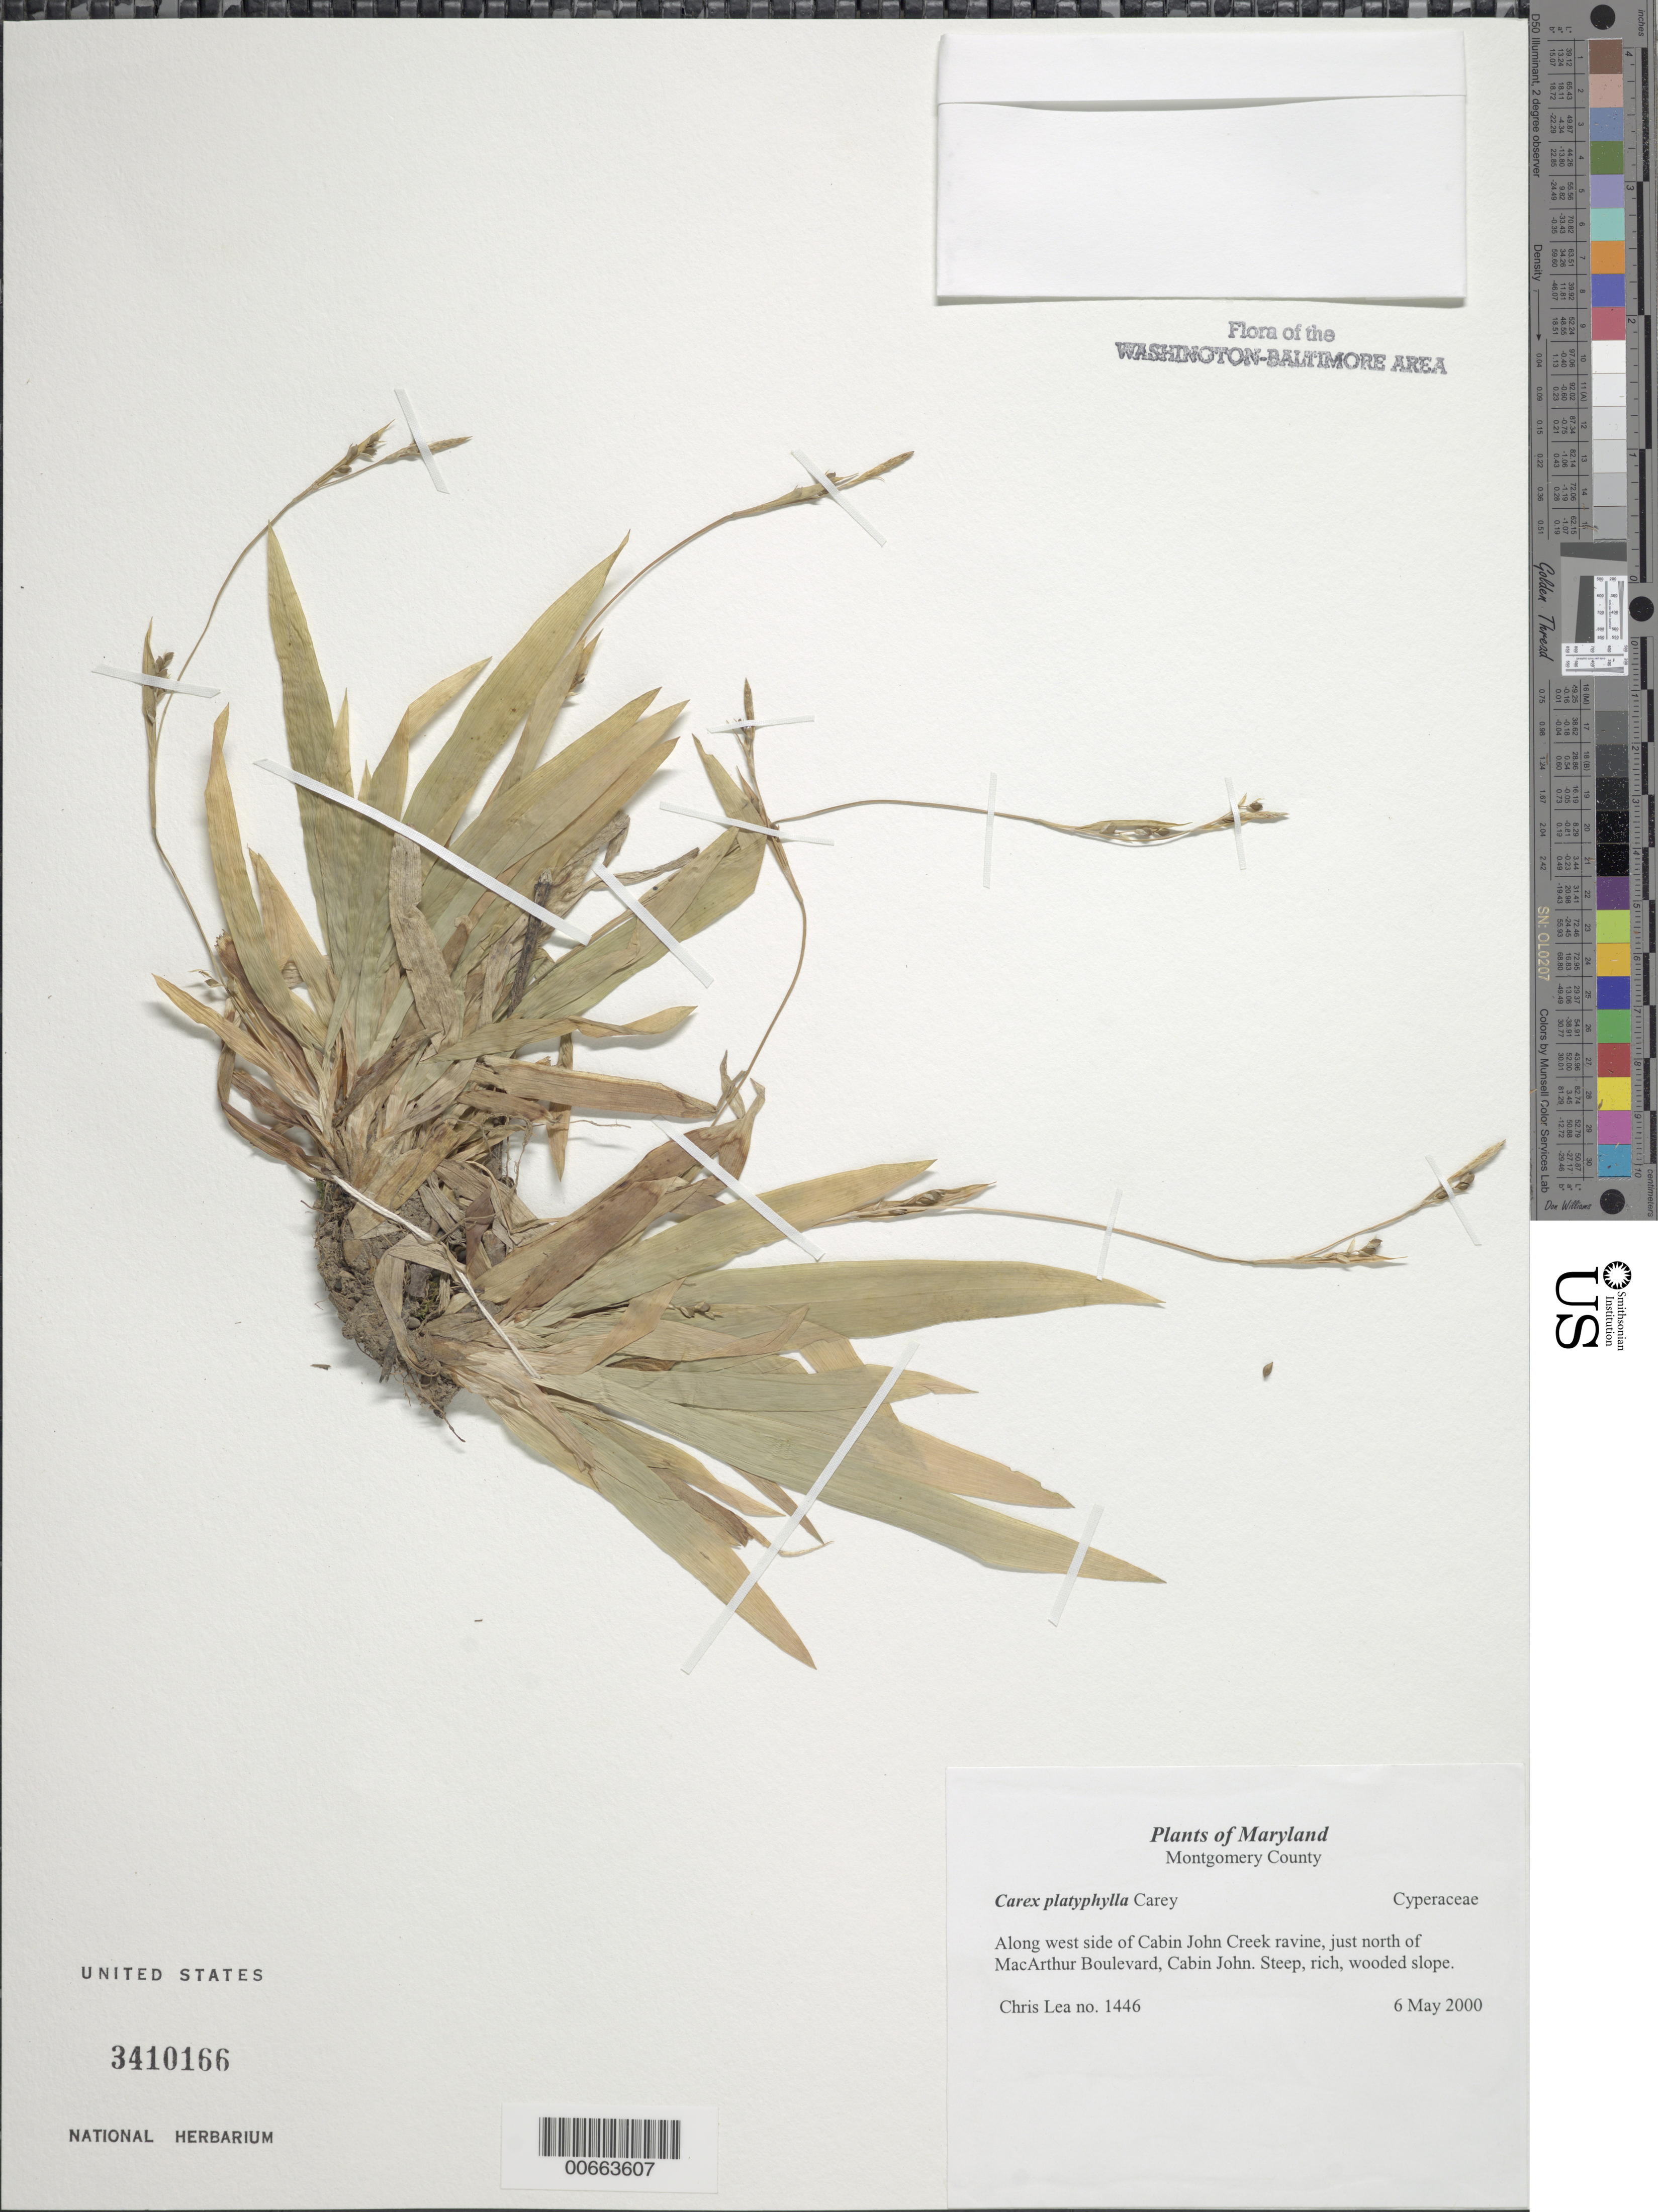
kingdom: Plantae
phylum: Tracheophyta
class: Liliopsida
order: Poales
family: Cyperaceae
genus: Carex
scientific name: Carex platyphylla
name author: J. Carey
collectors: C. Lea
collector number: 1446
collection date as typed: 06 May 2000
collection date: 2000-05-06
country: United States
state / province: Maryland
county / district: Montgomery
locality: Along west side of Cabin John Creek ravine, just north of MacArthur Boulevard, Cabin John.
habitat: Steep, rich, wooded slope.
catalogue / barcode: US 3410166